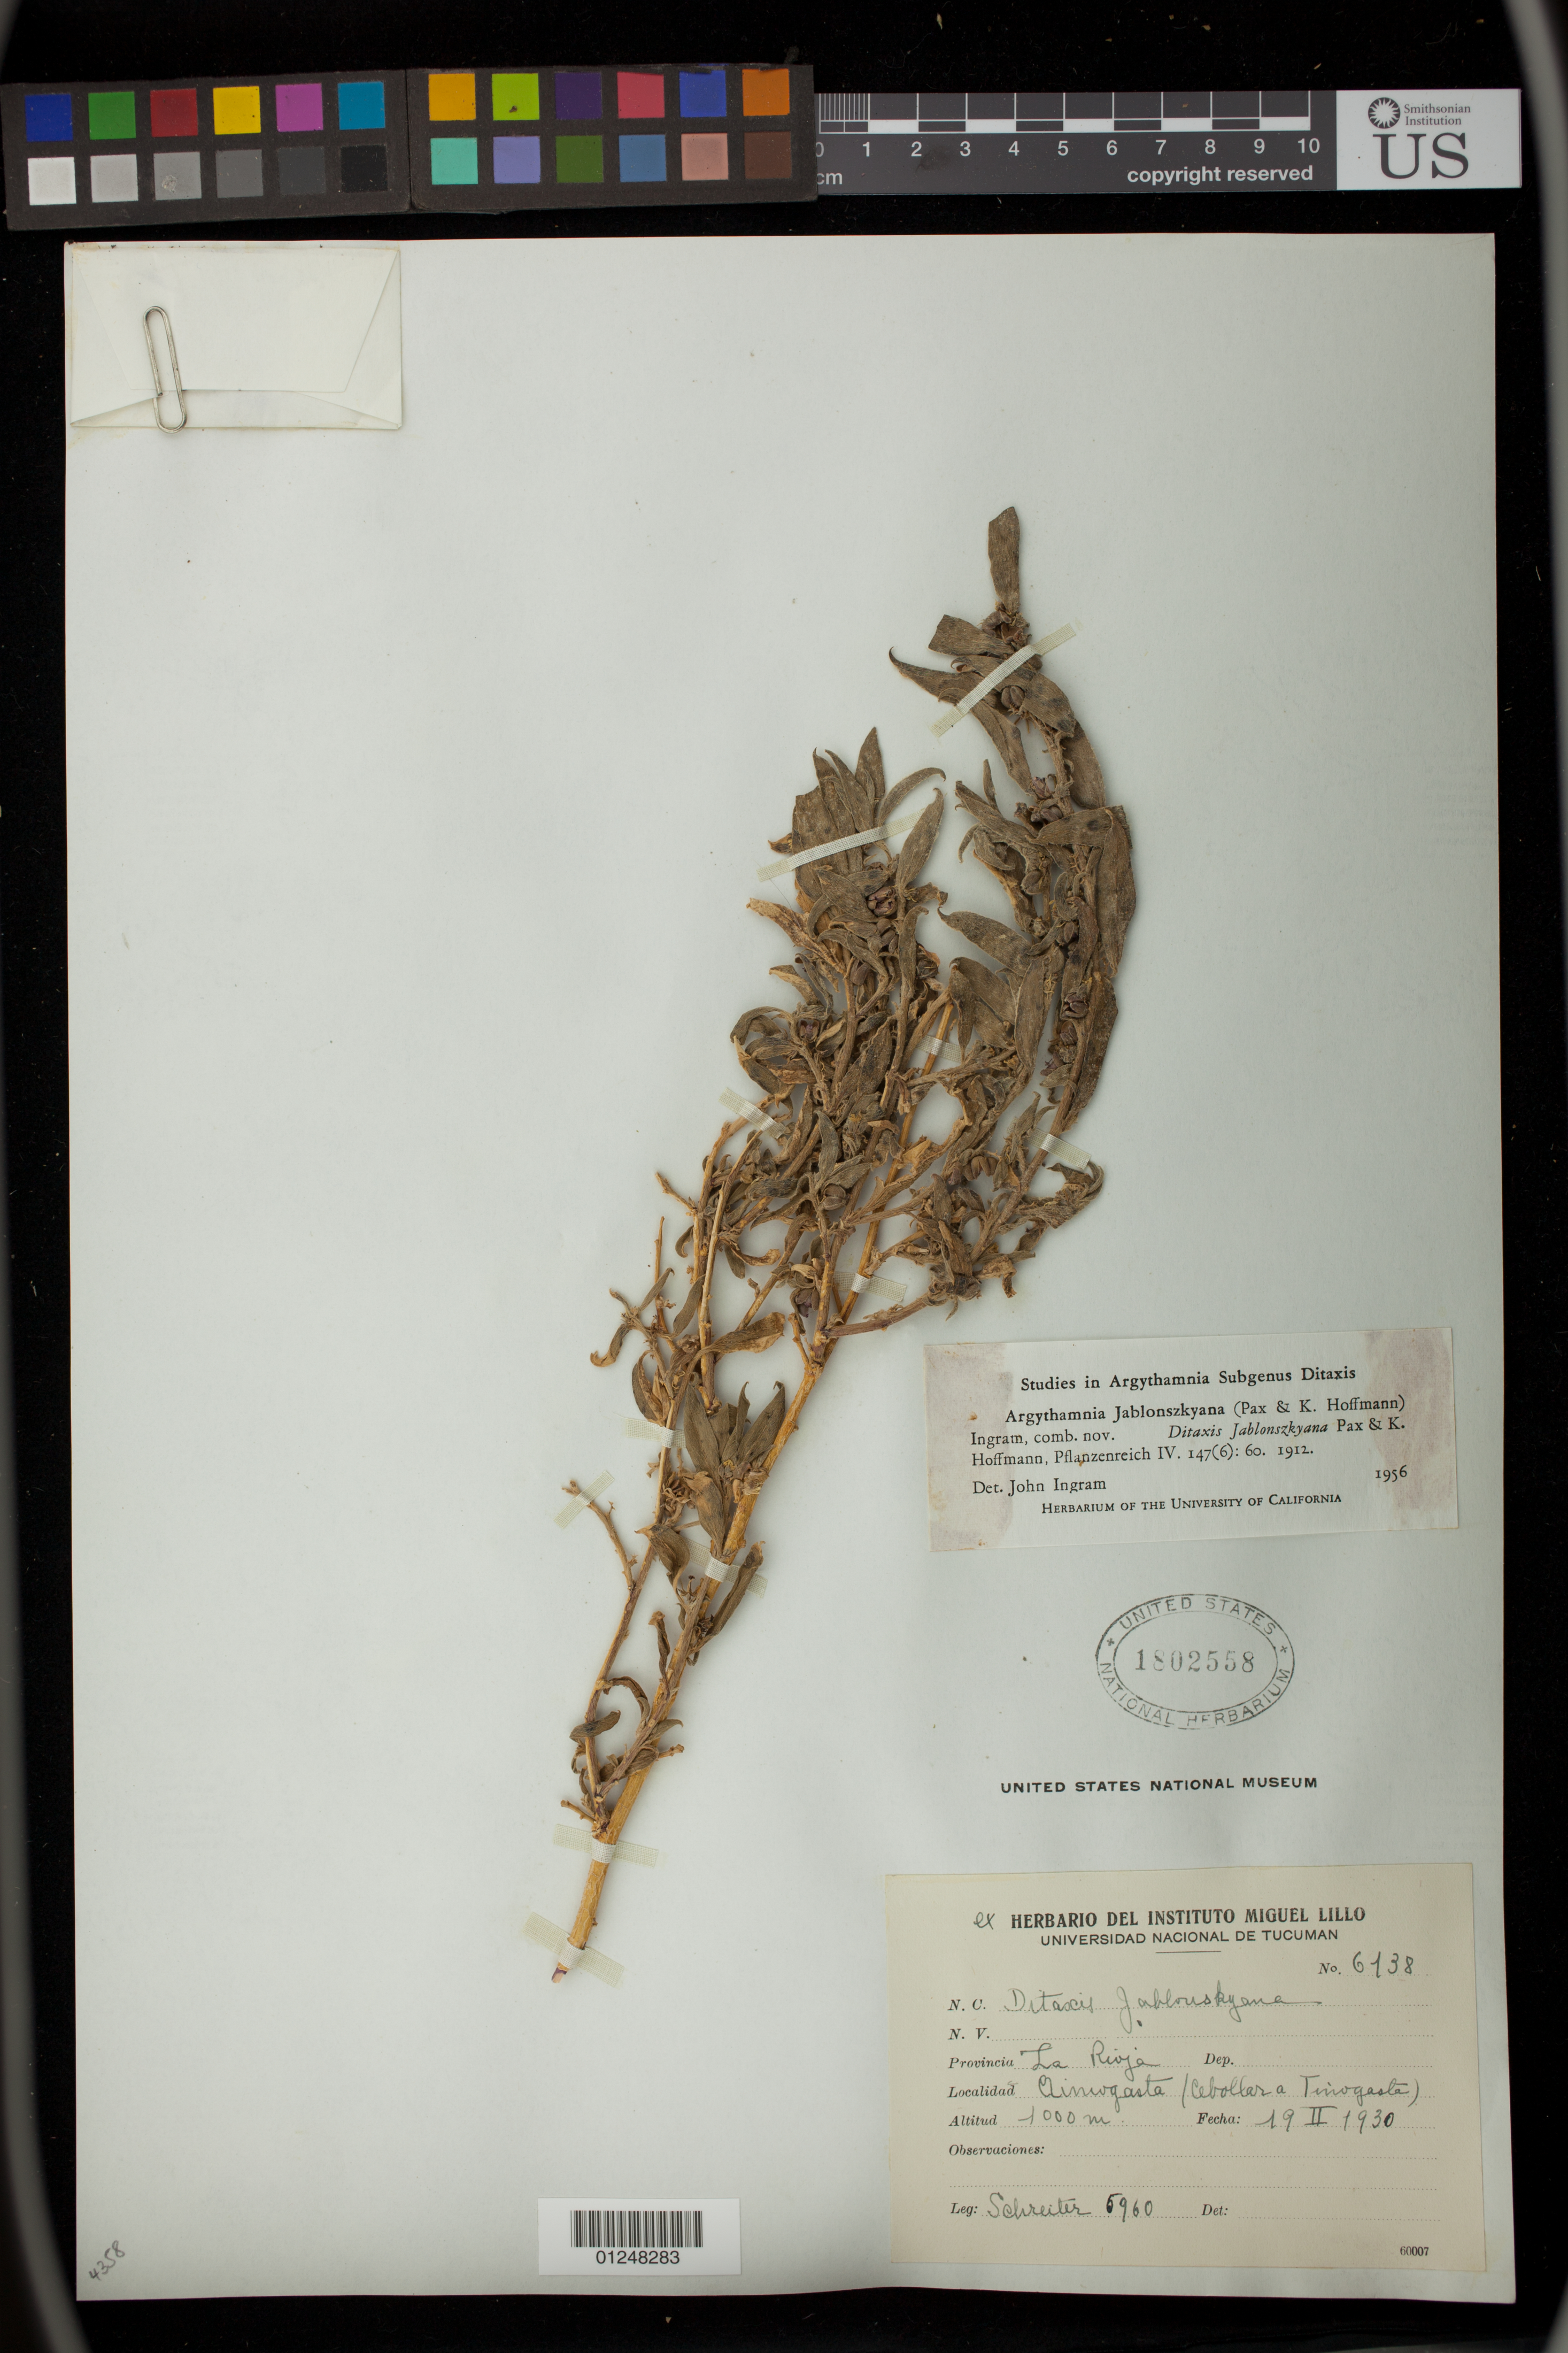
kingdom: Plantae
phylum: Tracheophyta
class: Magnoliopsida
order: Malpighiales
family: Euphorbiaceae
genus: Argythamnia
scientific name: Argythamnia jablonszkyana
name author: (Pax & K. Hoffm.) J.W. Ingram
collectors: -. Schreiter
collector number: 5960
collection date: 1930-02-19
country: Argentina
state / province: La Rioja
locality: Clincogasta (Cebollar a Tinogasta)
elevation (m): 1000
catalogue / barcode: US 1802558